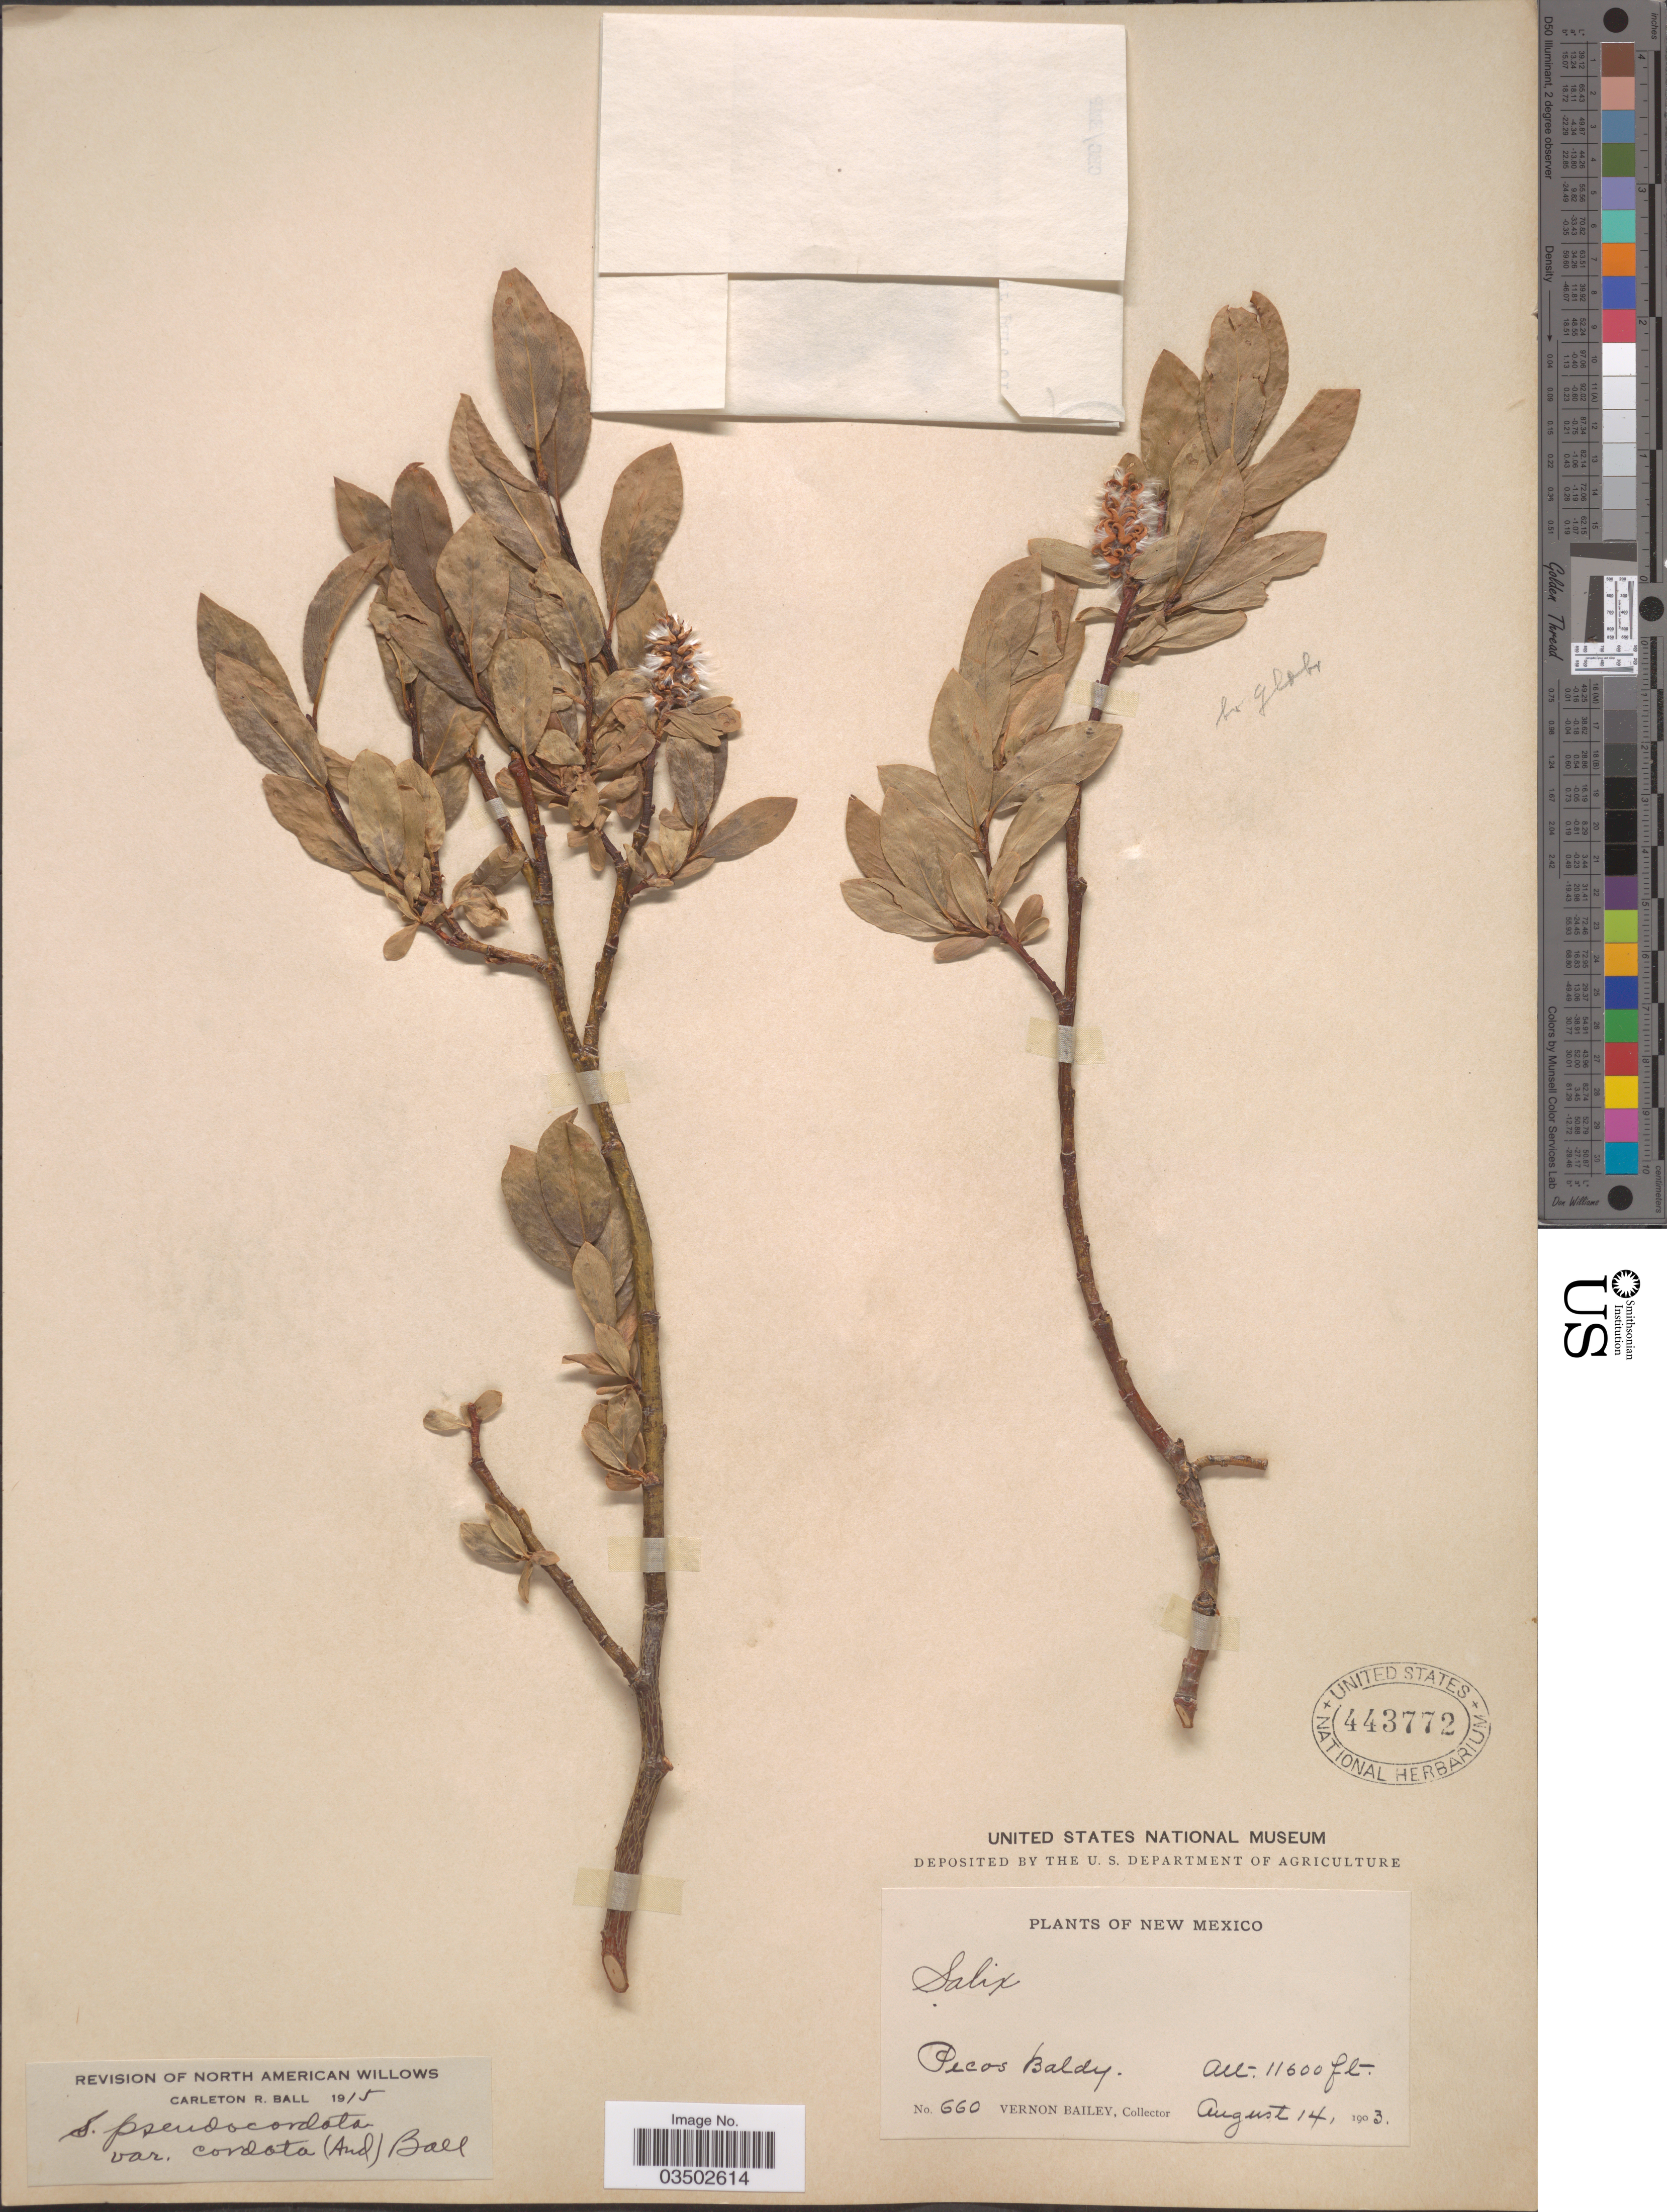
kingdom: Plantae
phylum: Tracheophyta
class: Magnoliopsida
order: Malpighiales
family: Salicaceae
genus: Salix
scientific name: Salix pseudocordata var. cordata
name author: (Andersson) C.R. Ball ex C.K. Schneid.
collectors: V. O. Bailey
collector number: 660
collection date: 1903-08-14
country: United States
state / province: New Mexico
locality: Pecos Baldy.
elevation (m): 3536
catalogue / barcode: US 443772